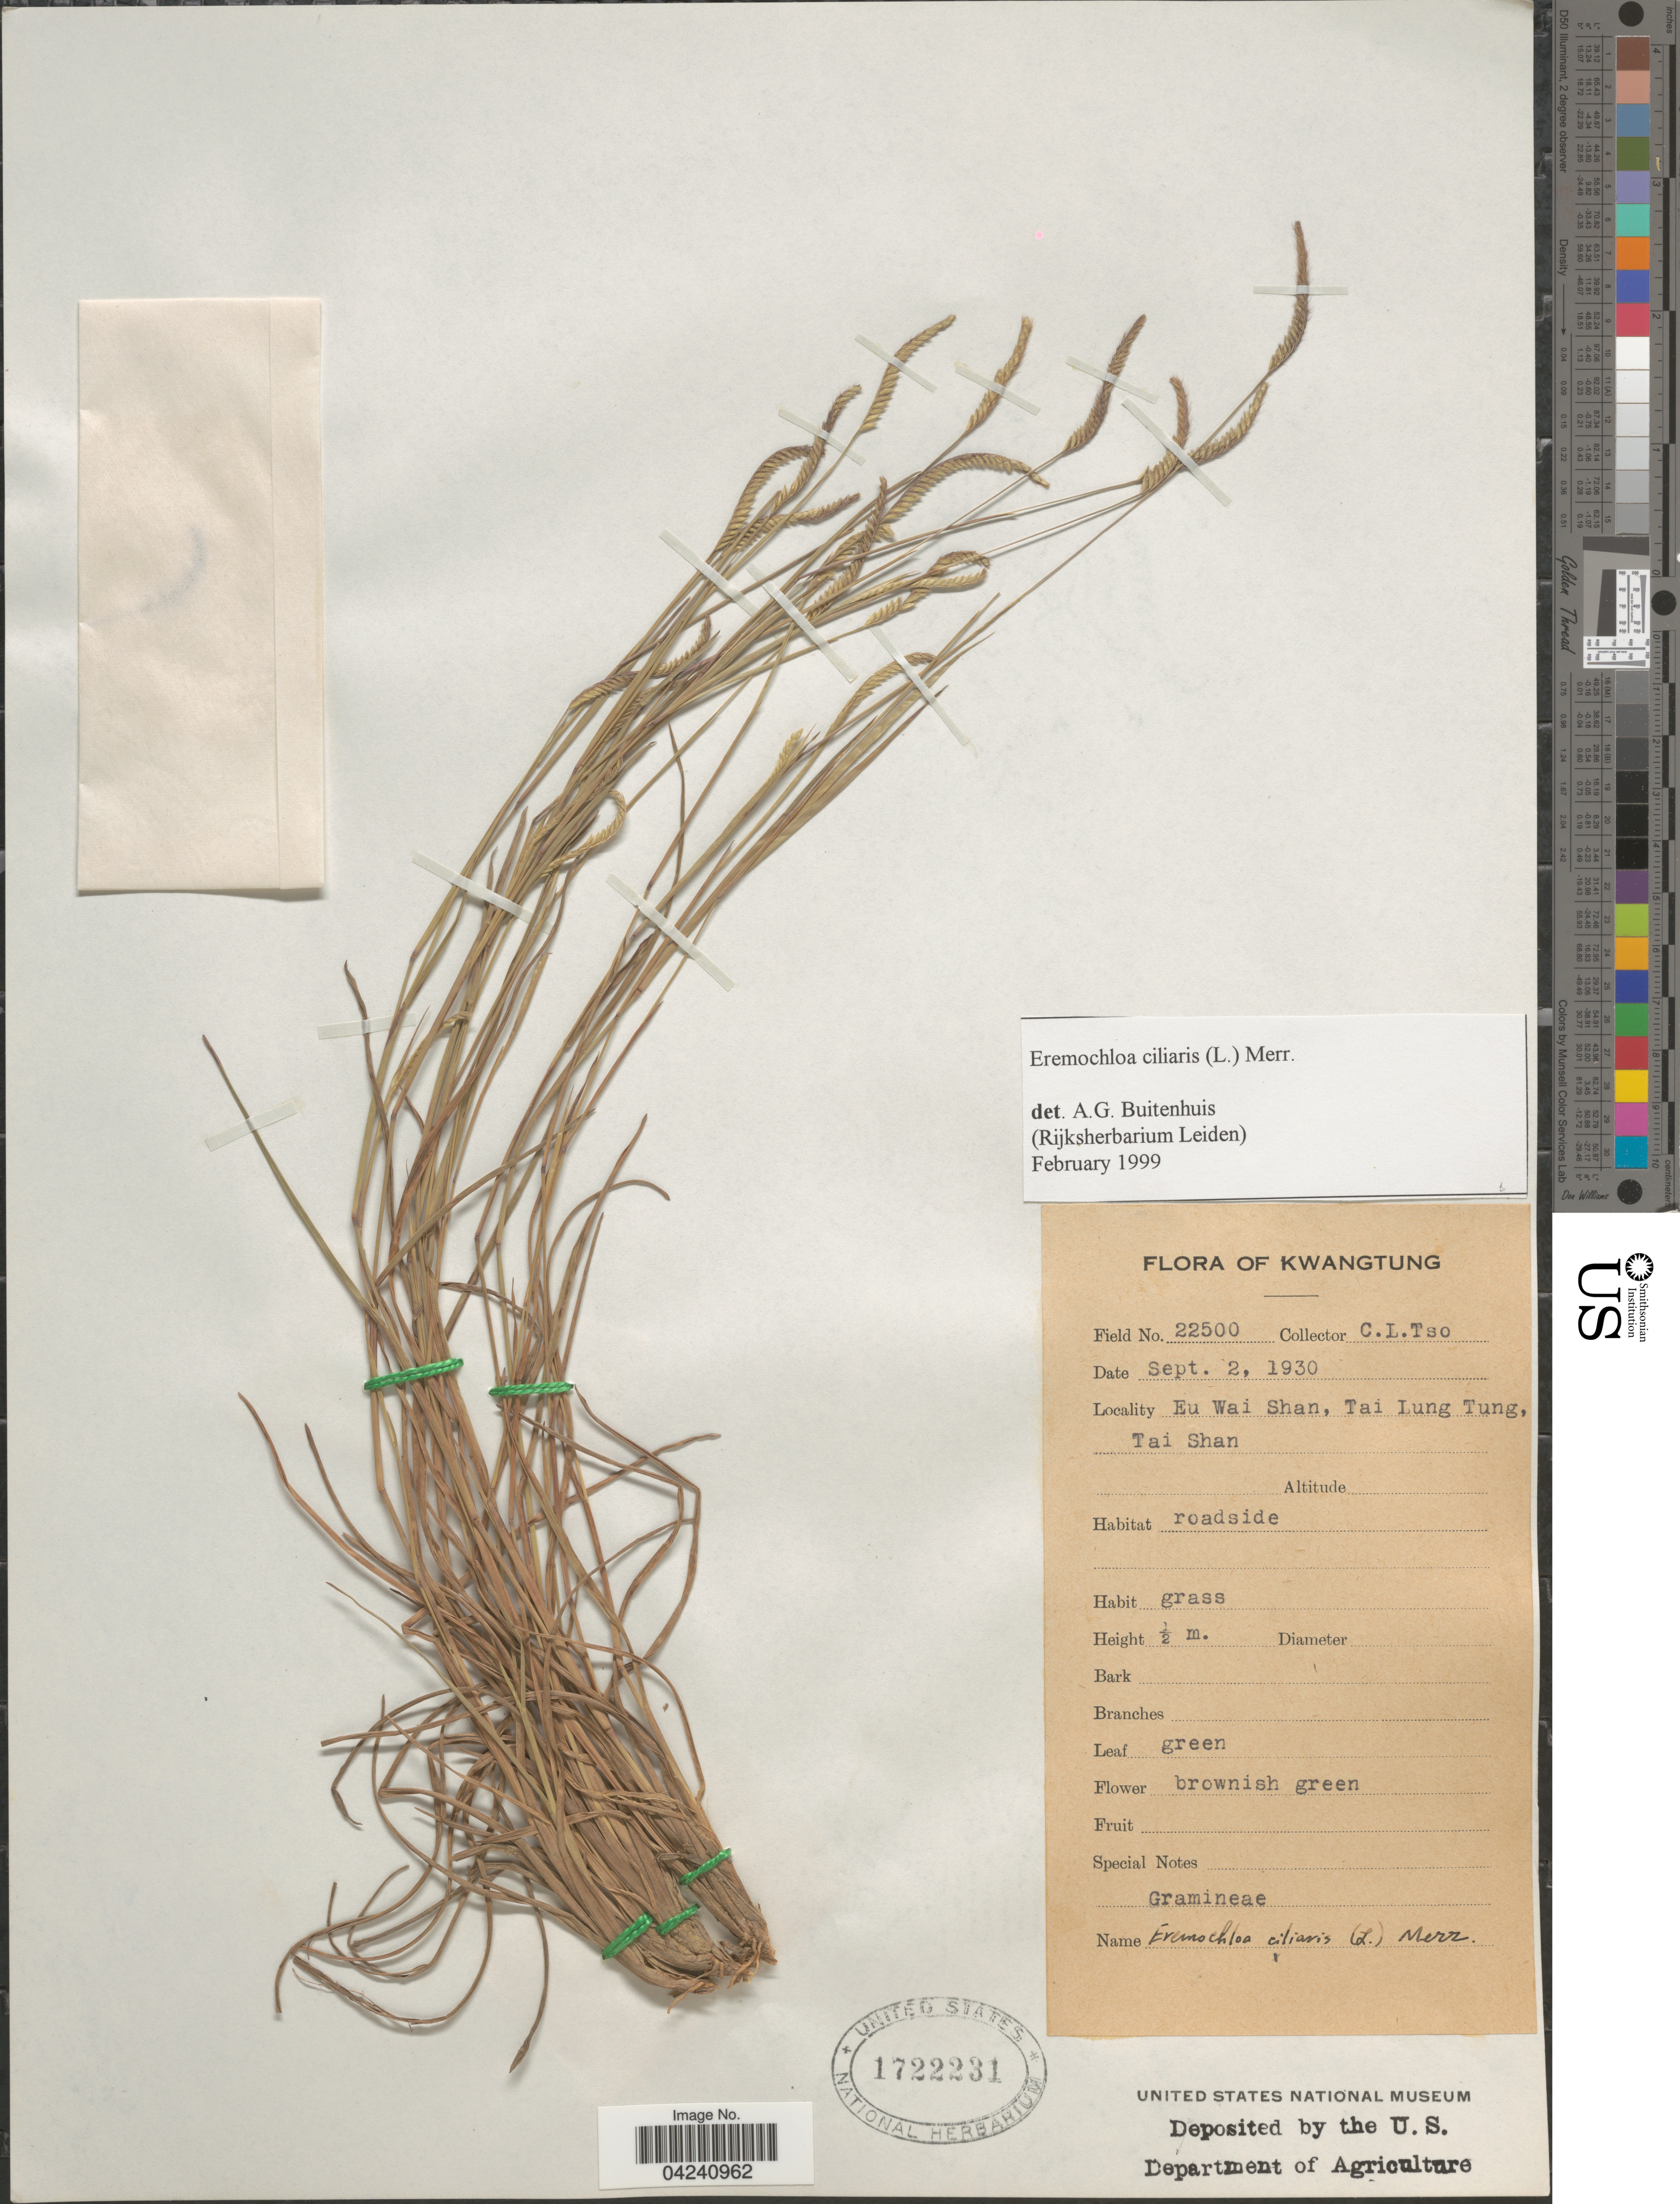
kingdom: Plantae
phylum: Tracheophyta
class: Liliopsida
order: Poales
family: Poaceae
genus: Eremochloa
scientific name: Eremochloa ciliaris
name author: (L.) Merr.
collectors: C. Tso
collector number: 22500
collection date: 1930-09-02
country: China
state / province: Guangdong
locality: Kwangtung. Eu Wai Shan, Tai Lung Tung, Tai Shan.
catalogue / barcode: US 1722231